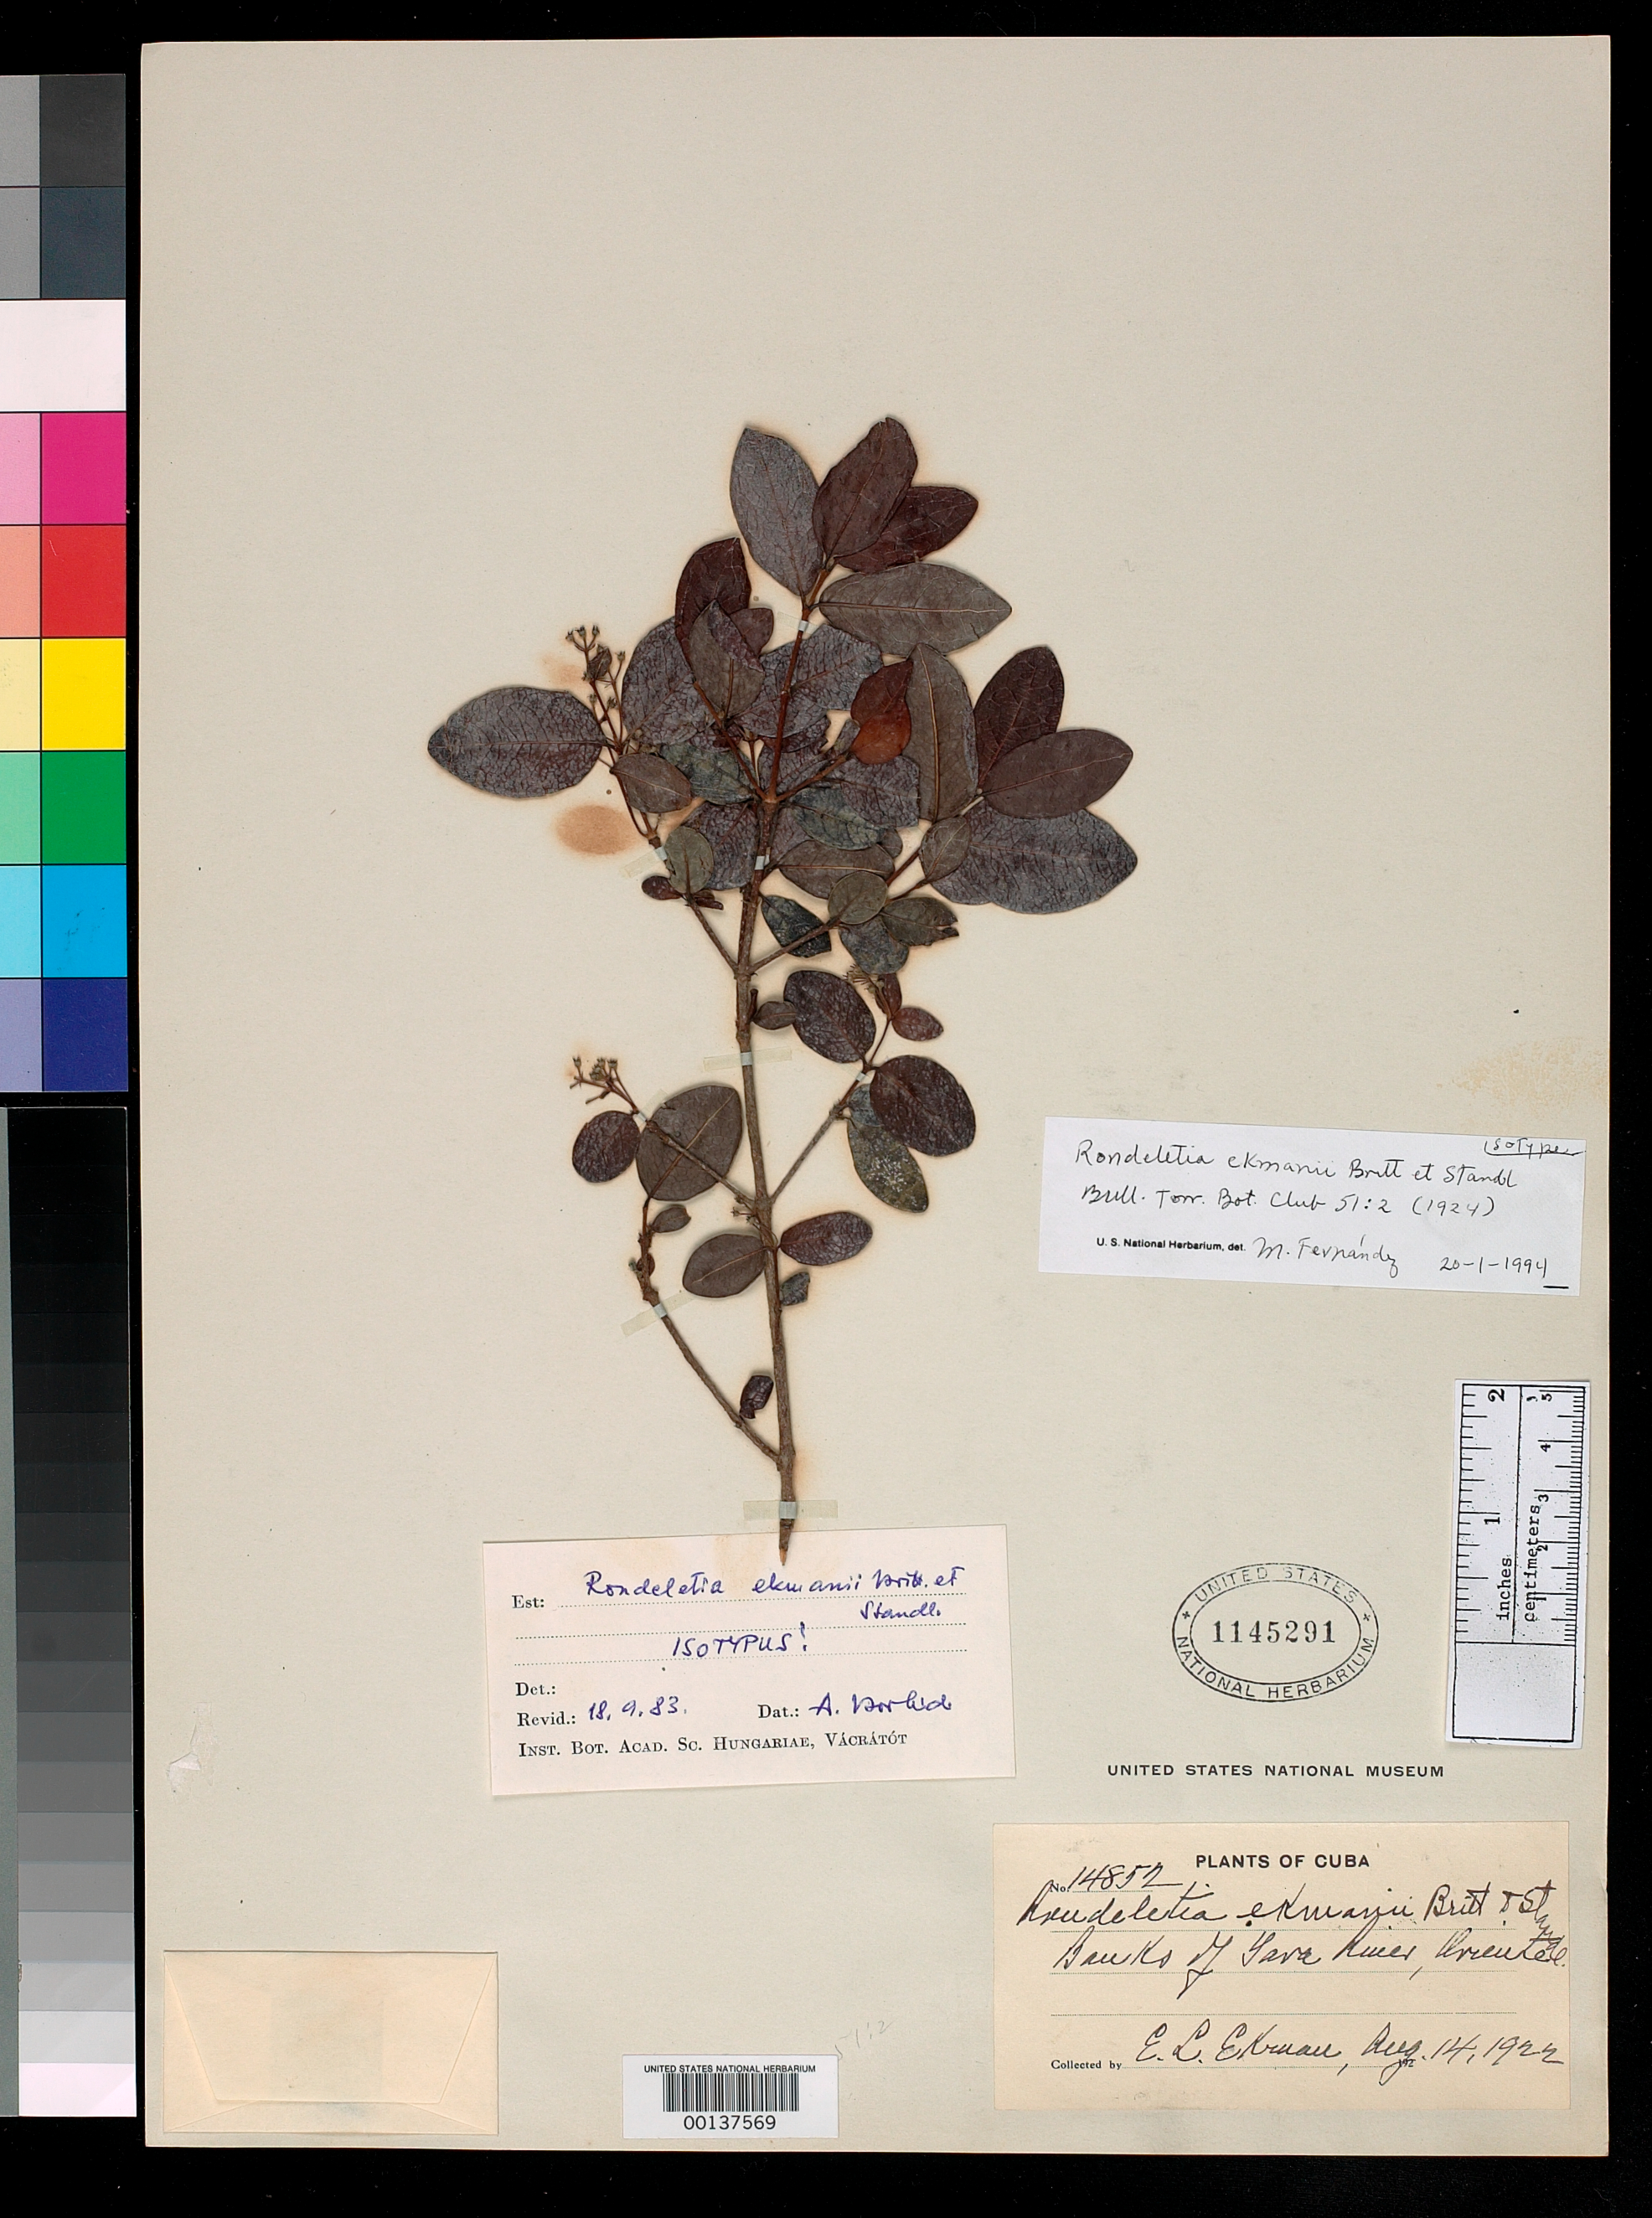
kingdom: Plantae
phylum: Tracheophyta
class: Magnoliopsida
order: Gentianales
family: Rubiaceae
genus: Rondeletia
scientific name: Rondeletia ekmanii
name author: Britton & Standl.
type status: Holotype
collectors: E. L. Ekman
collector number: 14852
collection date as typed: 14 Aug 1922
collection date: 1922-08-14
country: Cuba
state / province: Oriente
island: Greater Antilles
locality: Yara River.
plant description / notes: Erroneously annotated as "isotype" by both A. Borhidi (1983) and M. Fernández (1994); protologue explicitly cites USNH 1145291 as "type".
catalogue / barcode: US 1145291